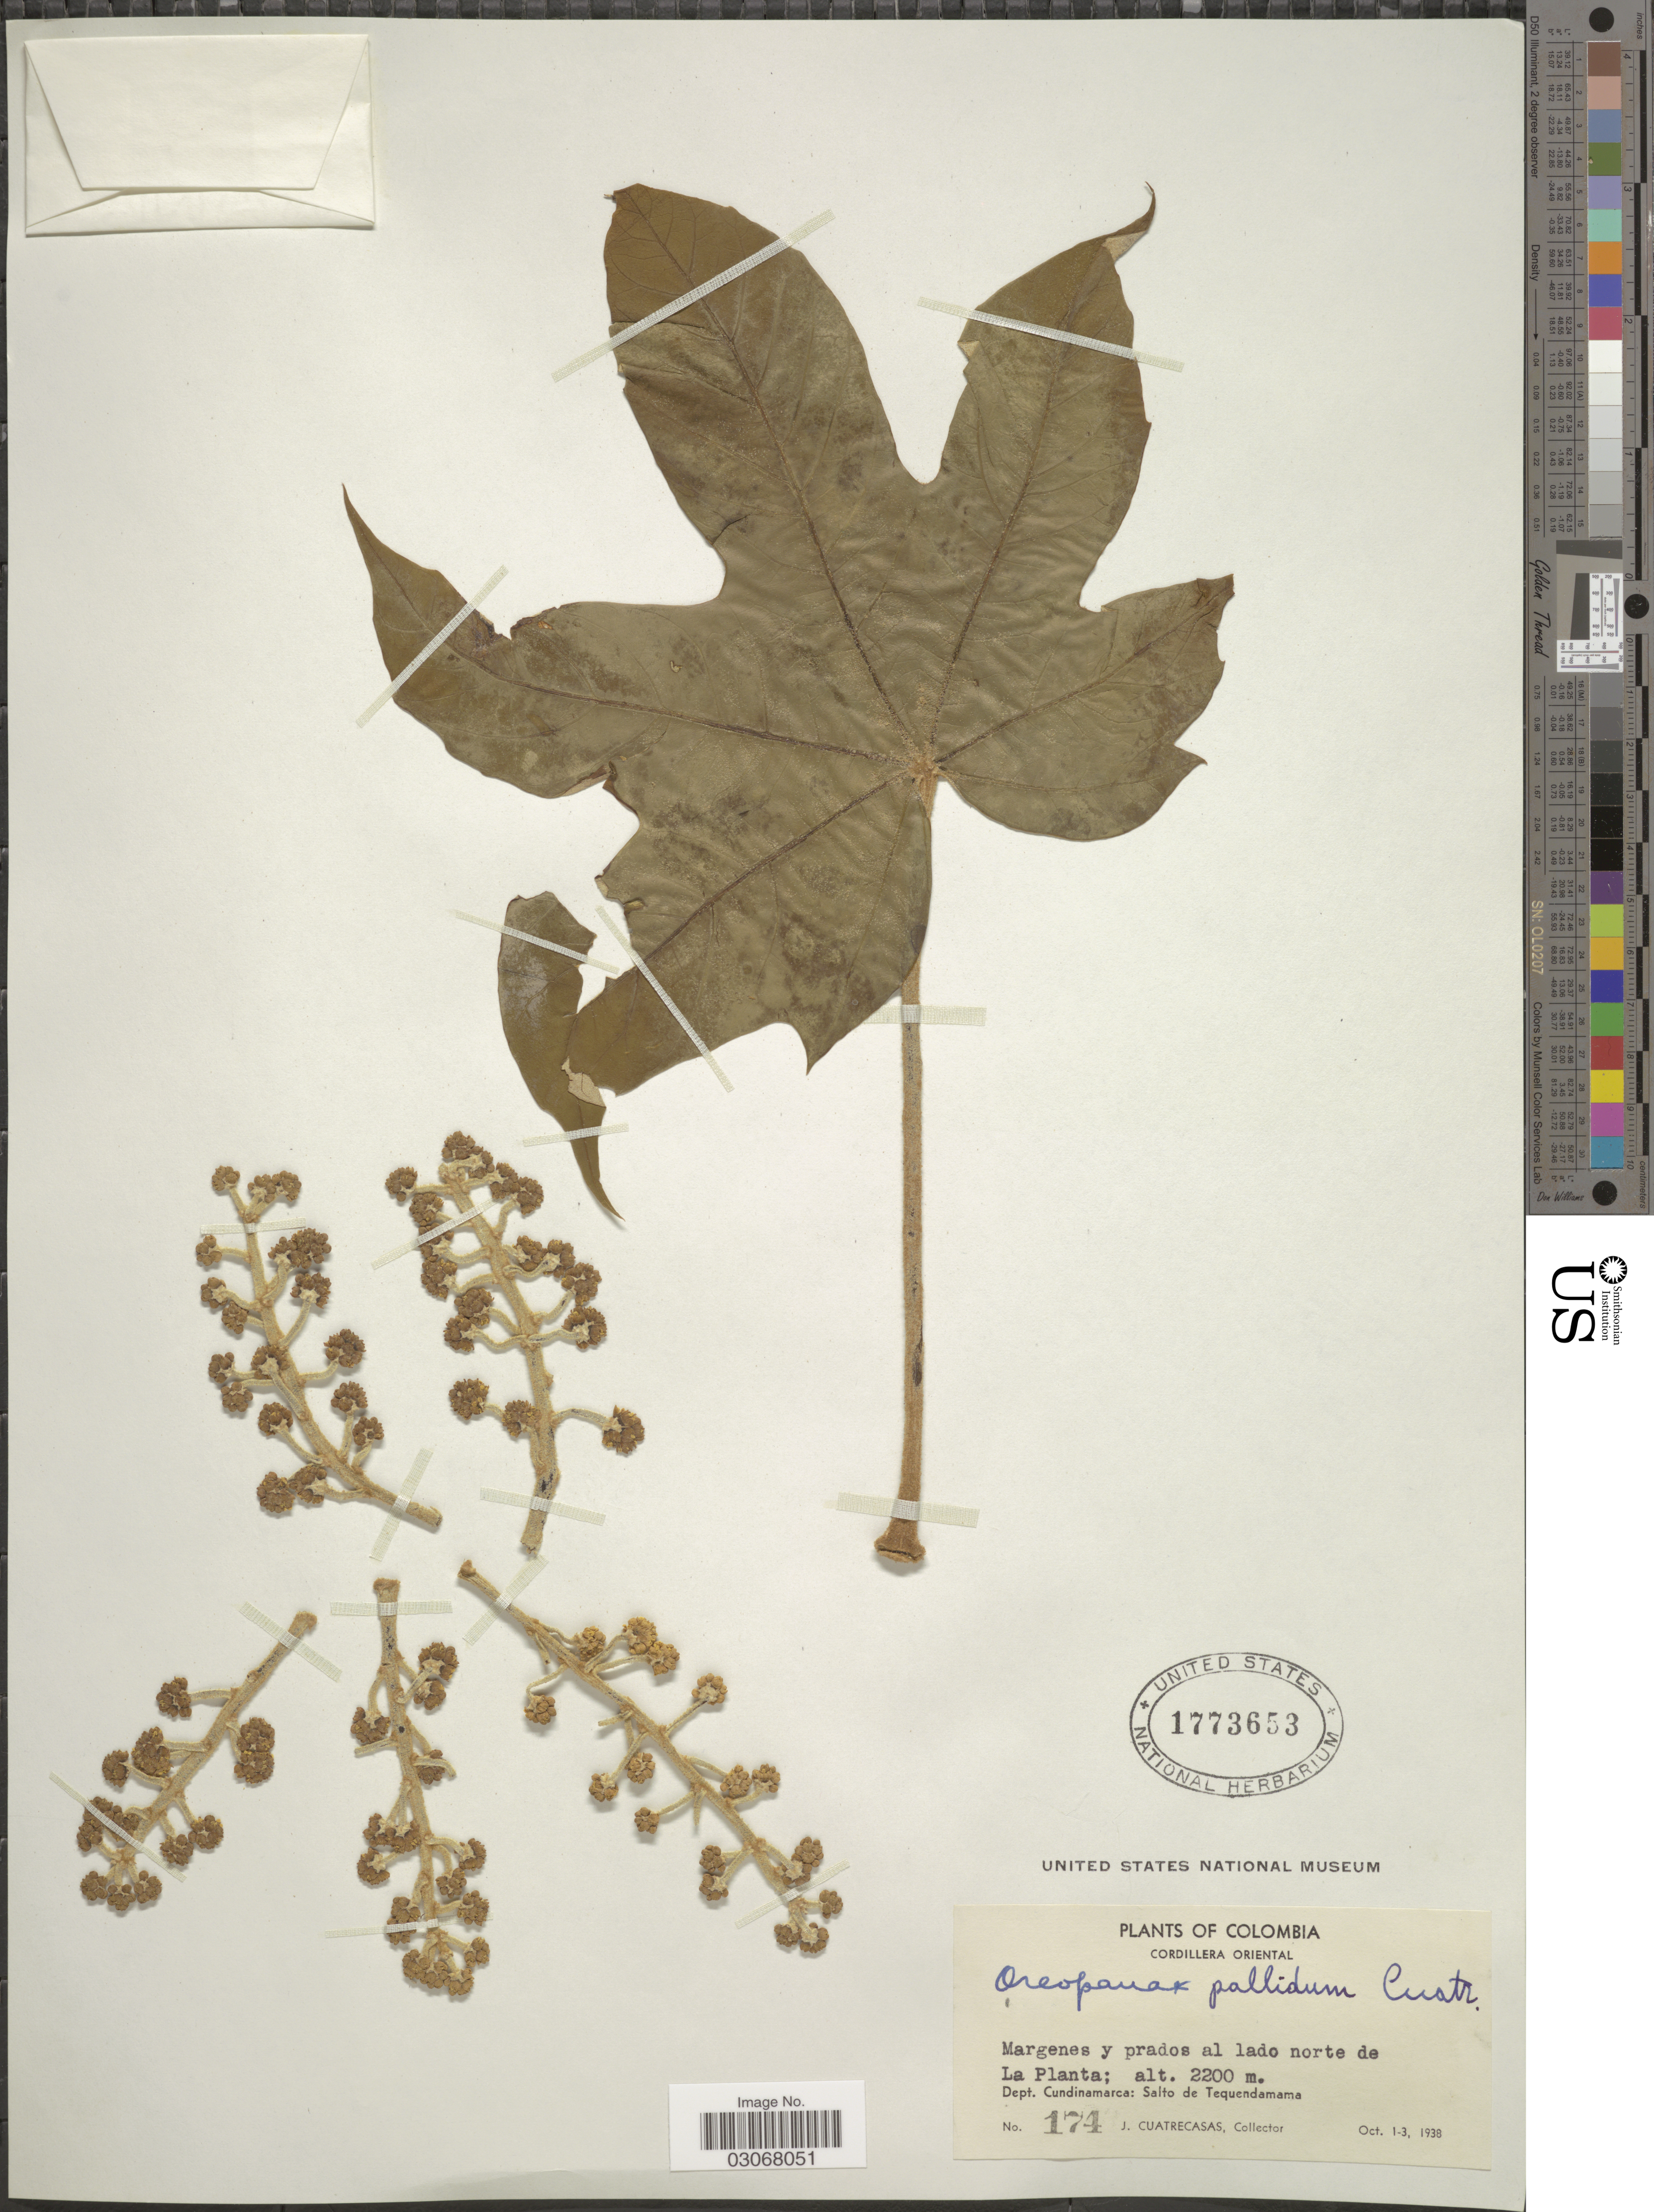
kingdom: Plantae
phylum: Tracheophyta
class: Magnoliopsida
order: Apiales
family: Araliaceae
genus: Oreopanax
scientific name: Oreopanax pallidus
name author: Cuatrec.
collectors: J. Cuatrecasas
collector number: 174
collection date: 1938-10-01/1938-10-03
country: Colombia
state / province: Cundinamarca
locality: Cordillera Oriental. Margenes y prados al lado norte de La Planta. Dept. Cundinamarca: Salto de Tequendamama.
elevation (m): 2200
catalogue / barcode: US 1773653